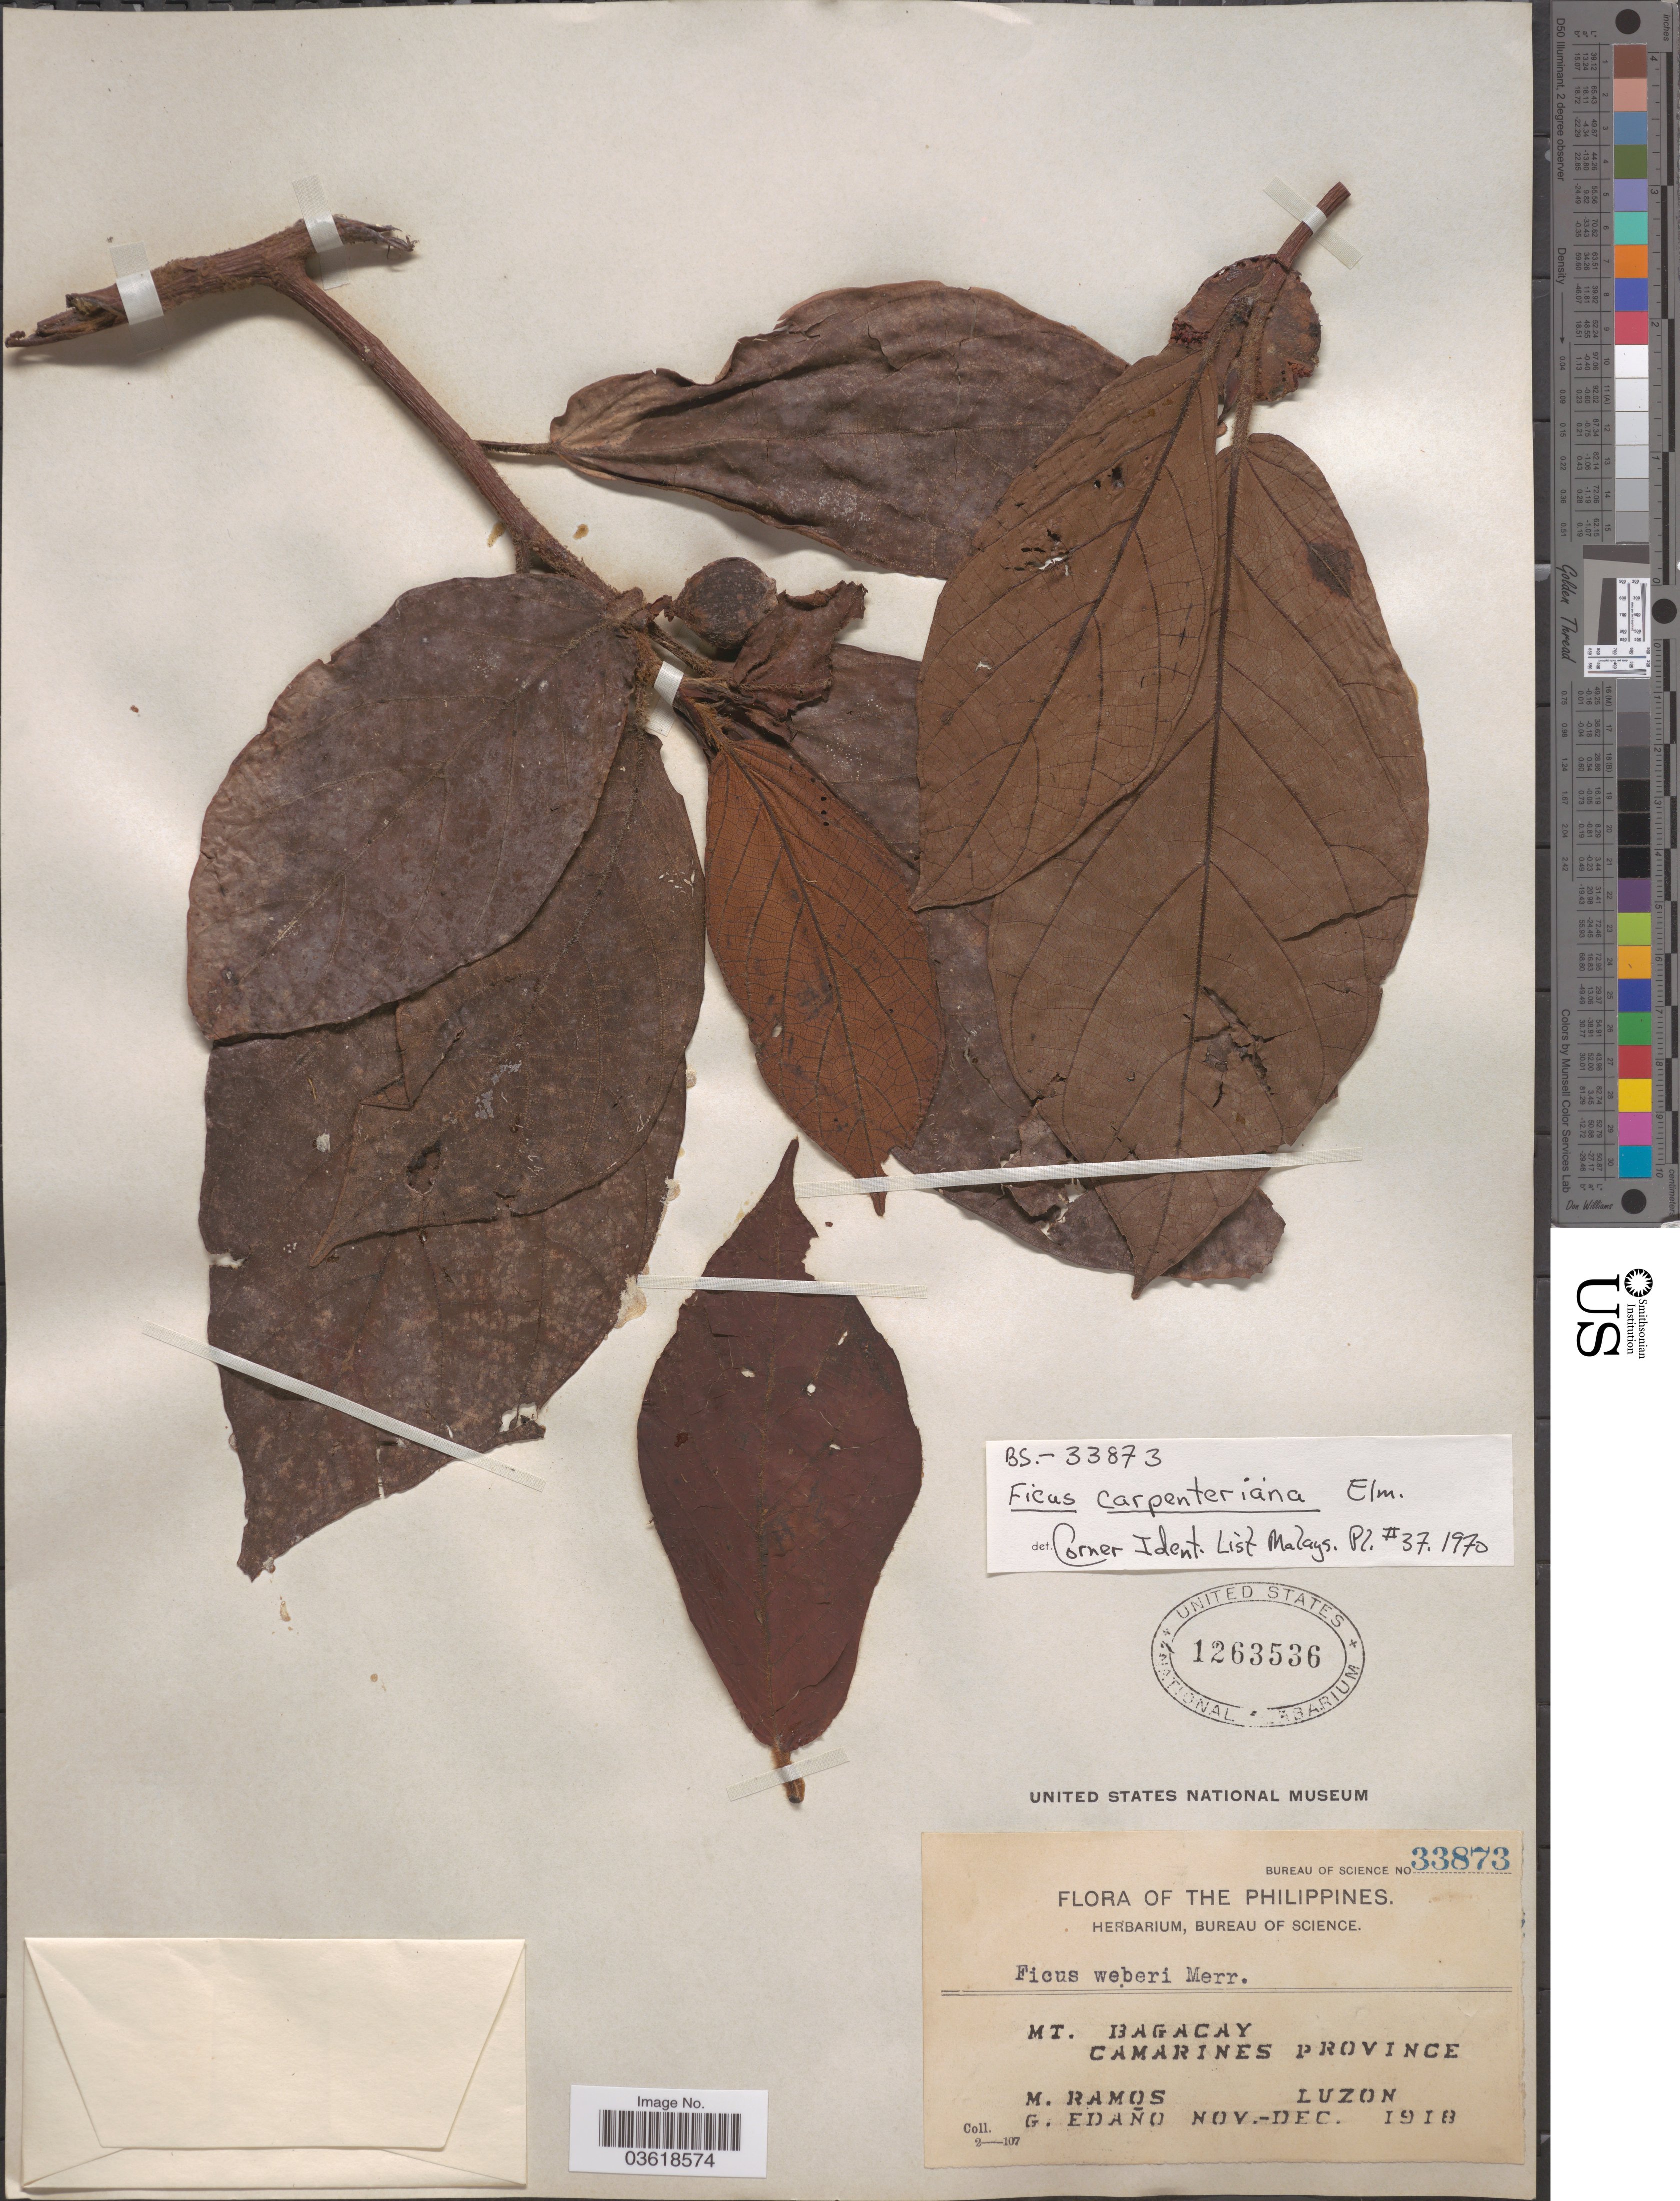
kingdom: Plantae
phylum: Tracheophyta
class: Magnoliopsida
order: Rosales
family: Moraceae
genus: Ficus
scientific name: Ficus carpenteriana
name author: Elmer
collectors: M. Ramos & G. Edaño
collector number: Bureau of Science 33873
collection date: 1918-11/1918-12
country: Philippines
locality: Mt. Bagacay. Camarines Province. Luzon.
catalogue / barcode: US 1263536